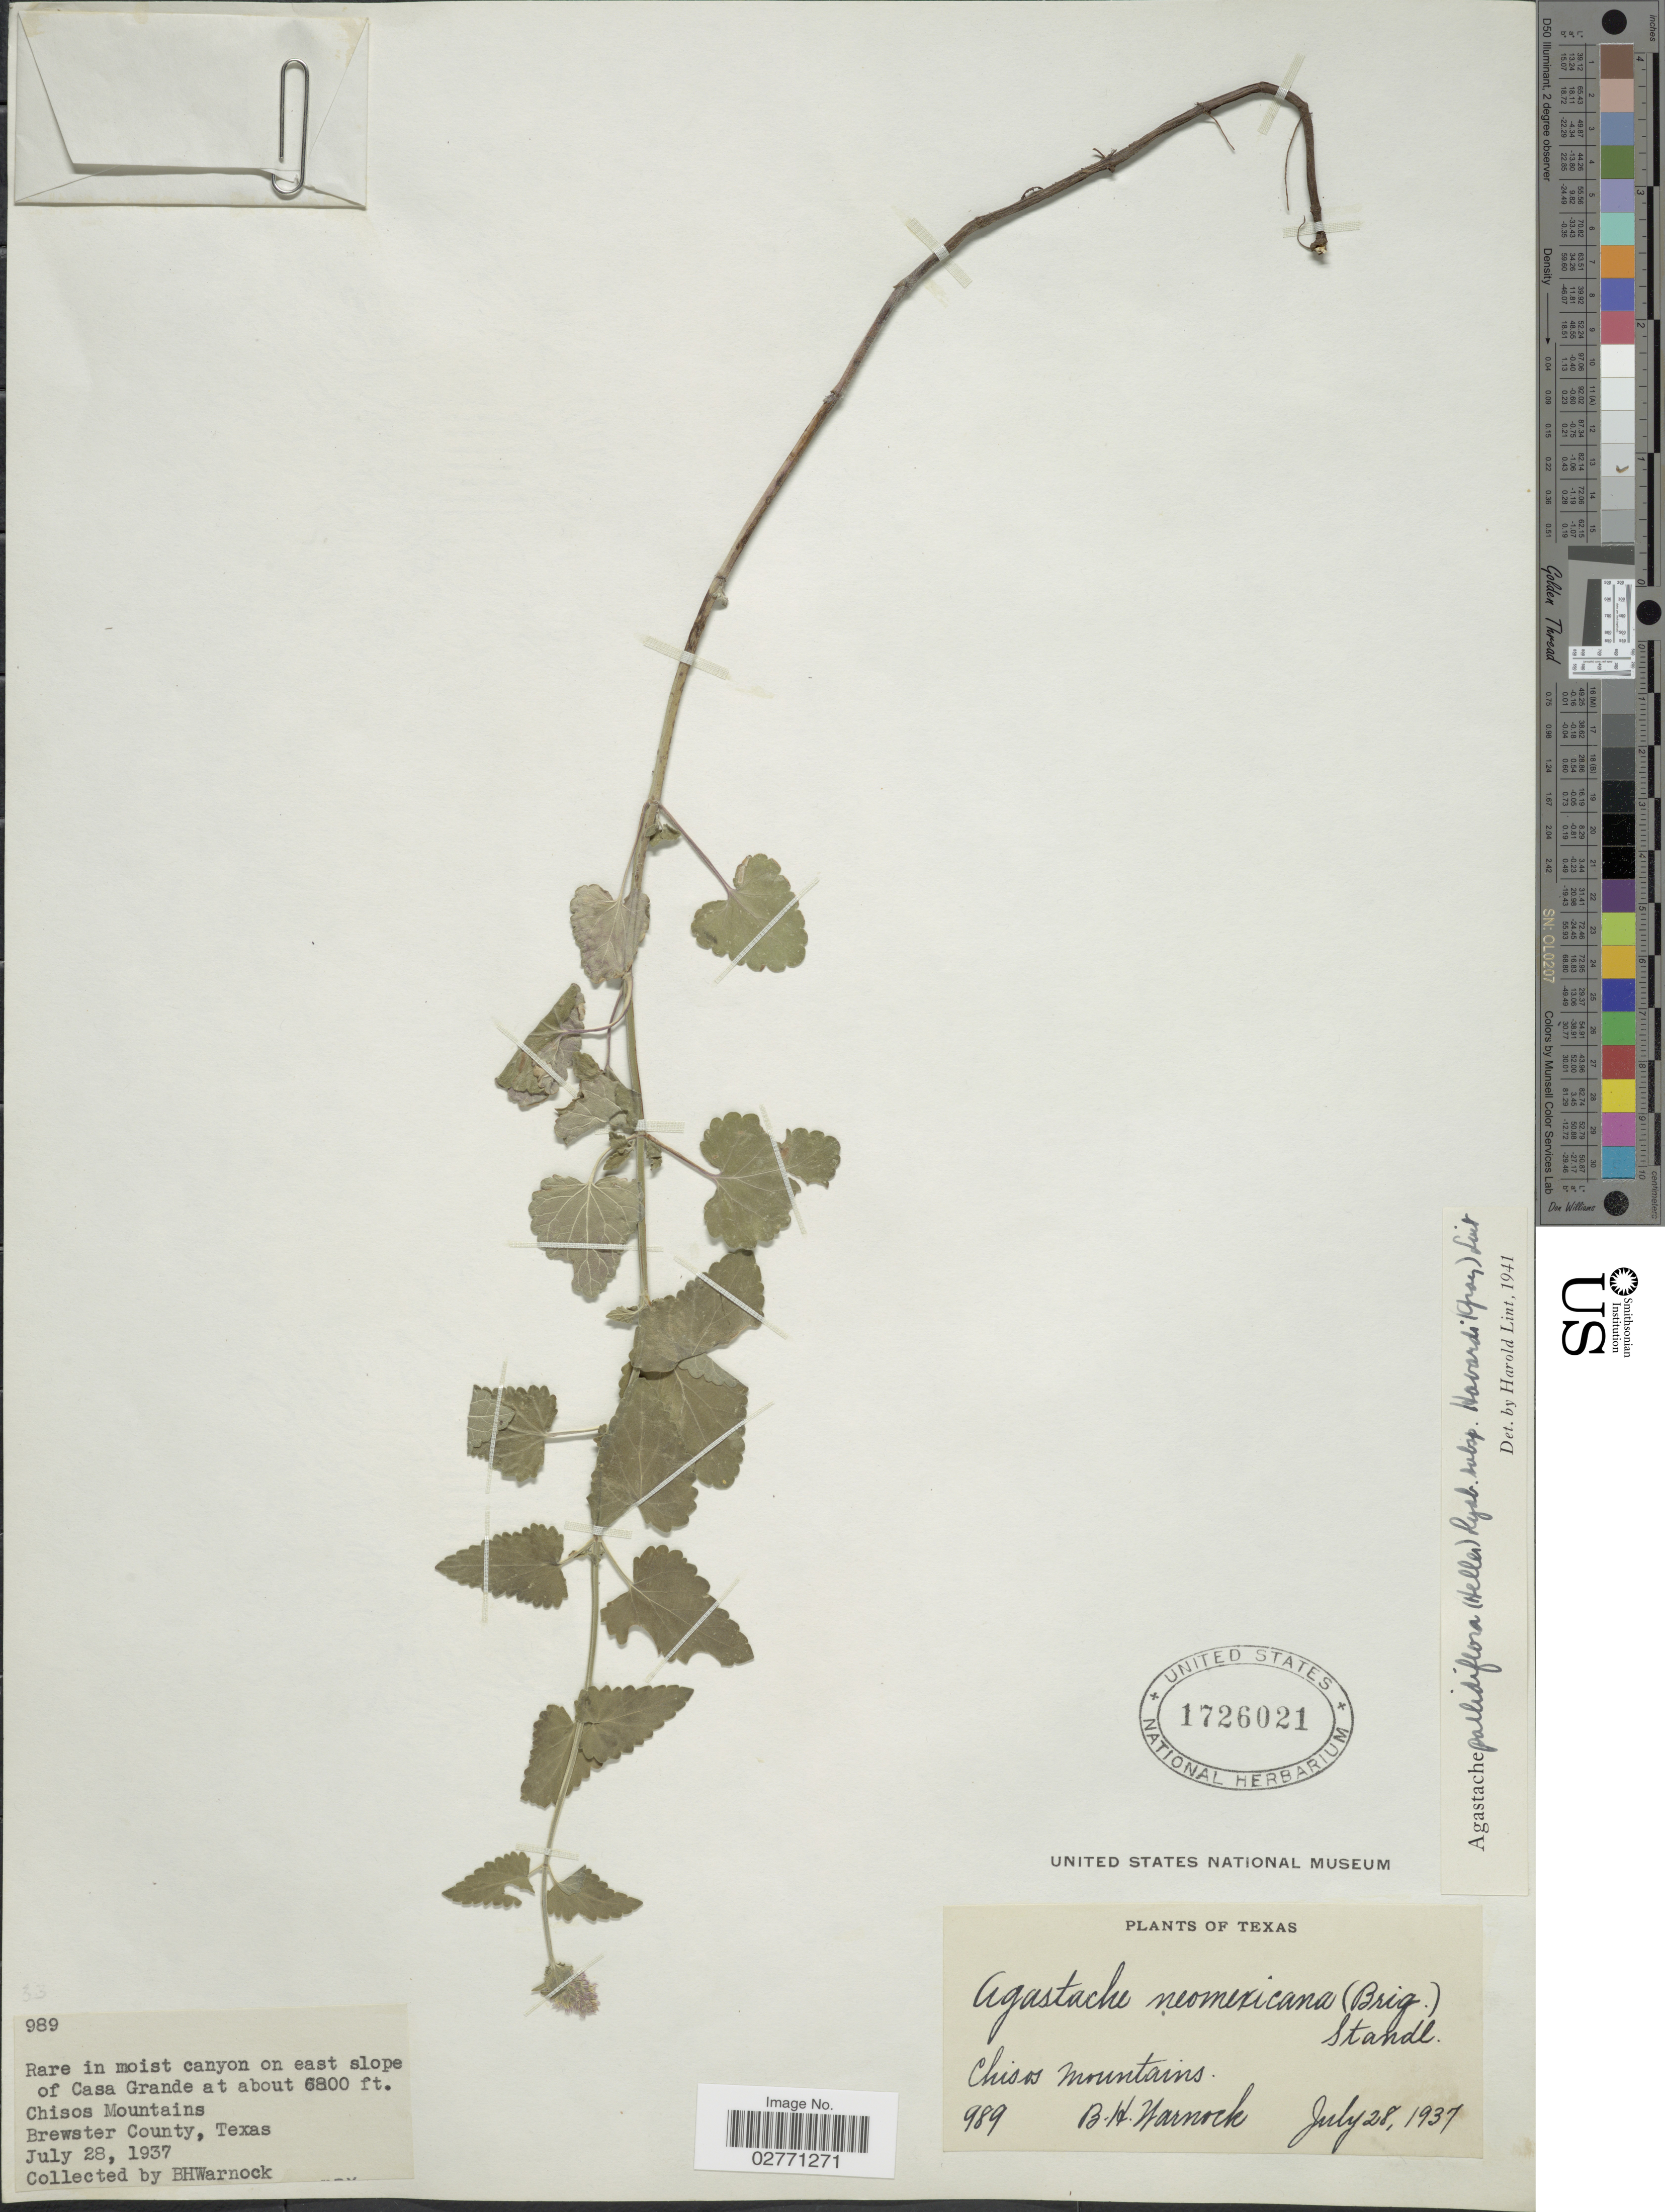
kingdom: Plantae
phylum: Tracheophyta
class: Magnoliopsida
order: Lamiales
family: Lamiaceae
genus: Agastache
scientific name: Agastache pallidiflora subsp. havardii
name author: (A. Gray) Lint & Epling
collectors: B. H. Warnock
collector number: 989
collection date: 1937-07-28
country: United States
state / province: Texas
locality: Rare in moist canyon on east slope of Casa Grande. Chisos Mountains, Brewster County, Texas.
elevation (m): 2073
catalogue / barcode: US 1726021